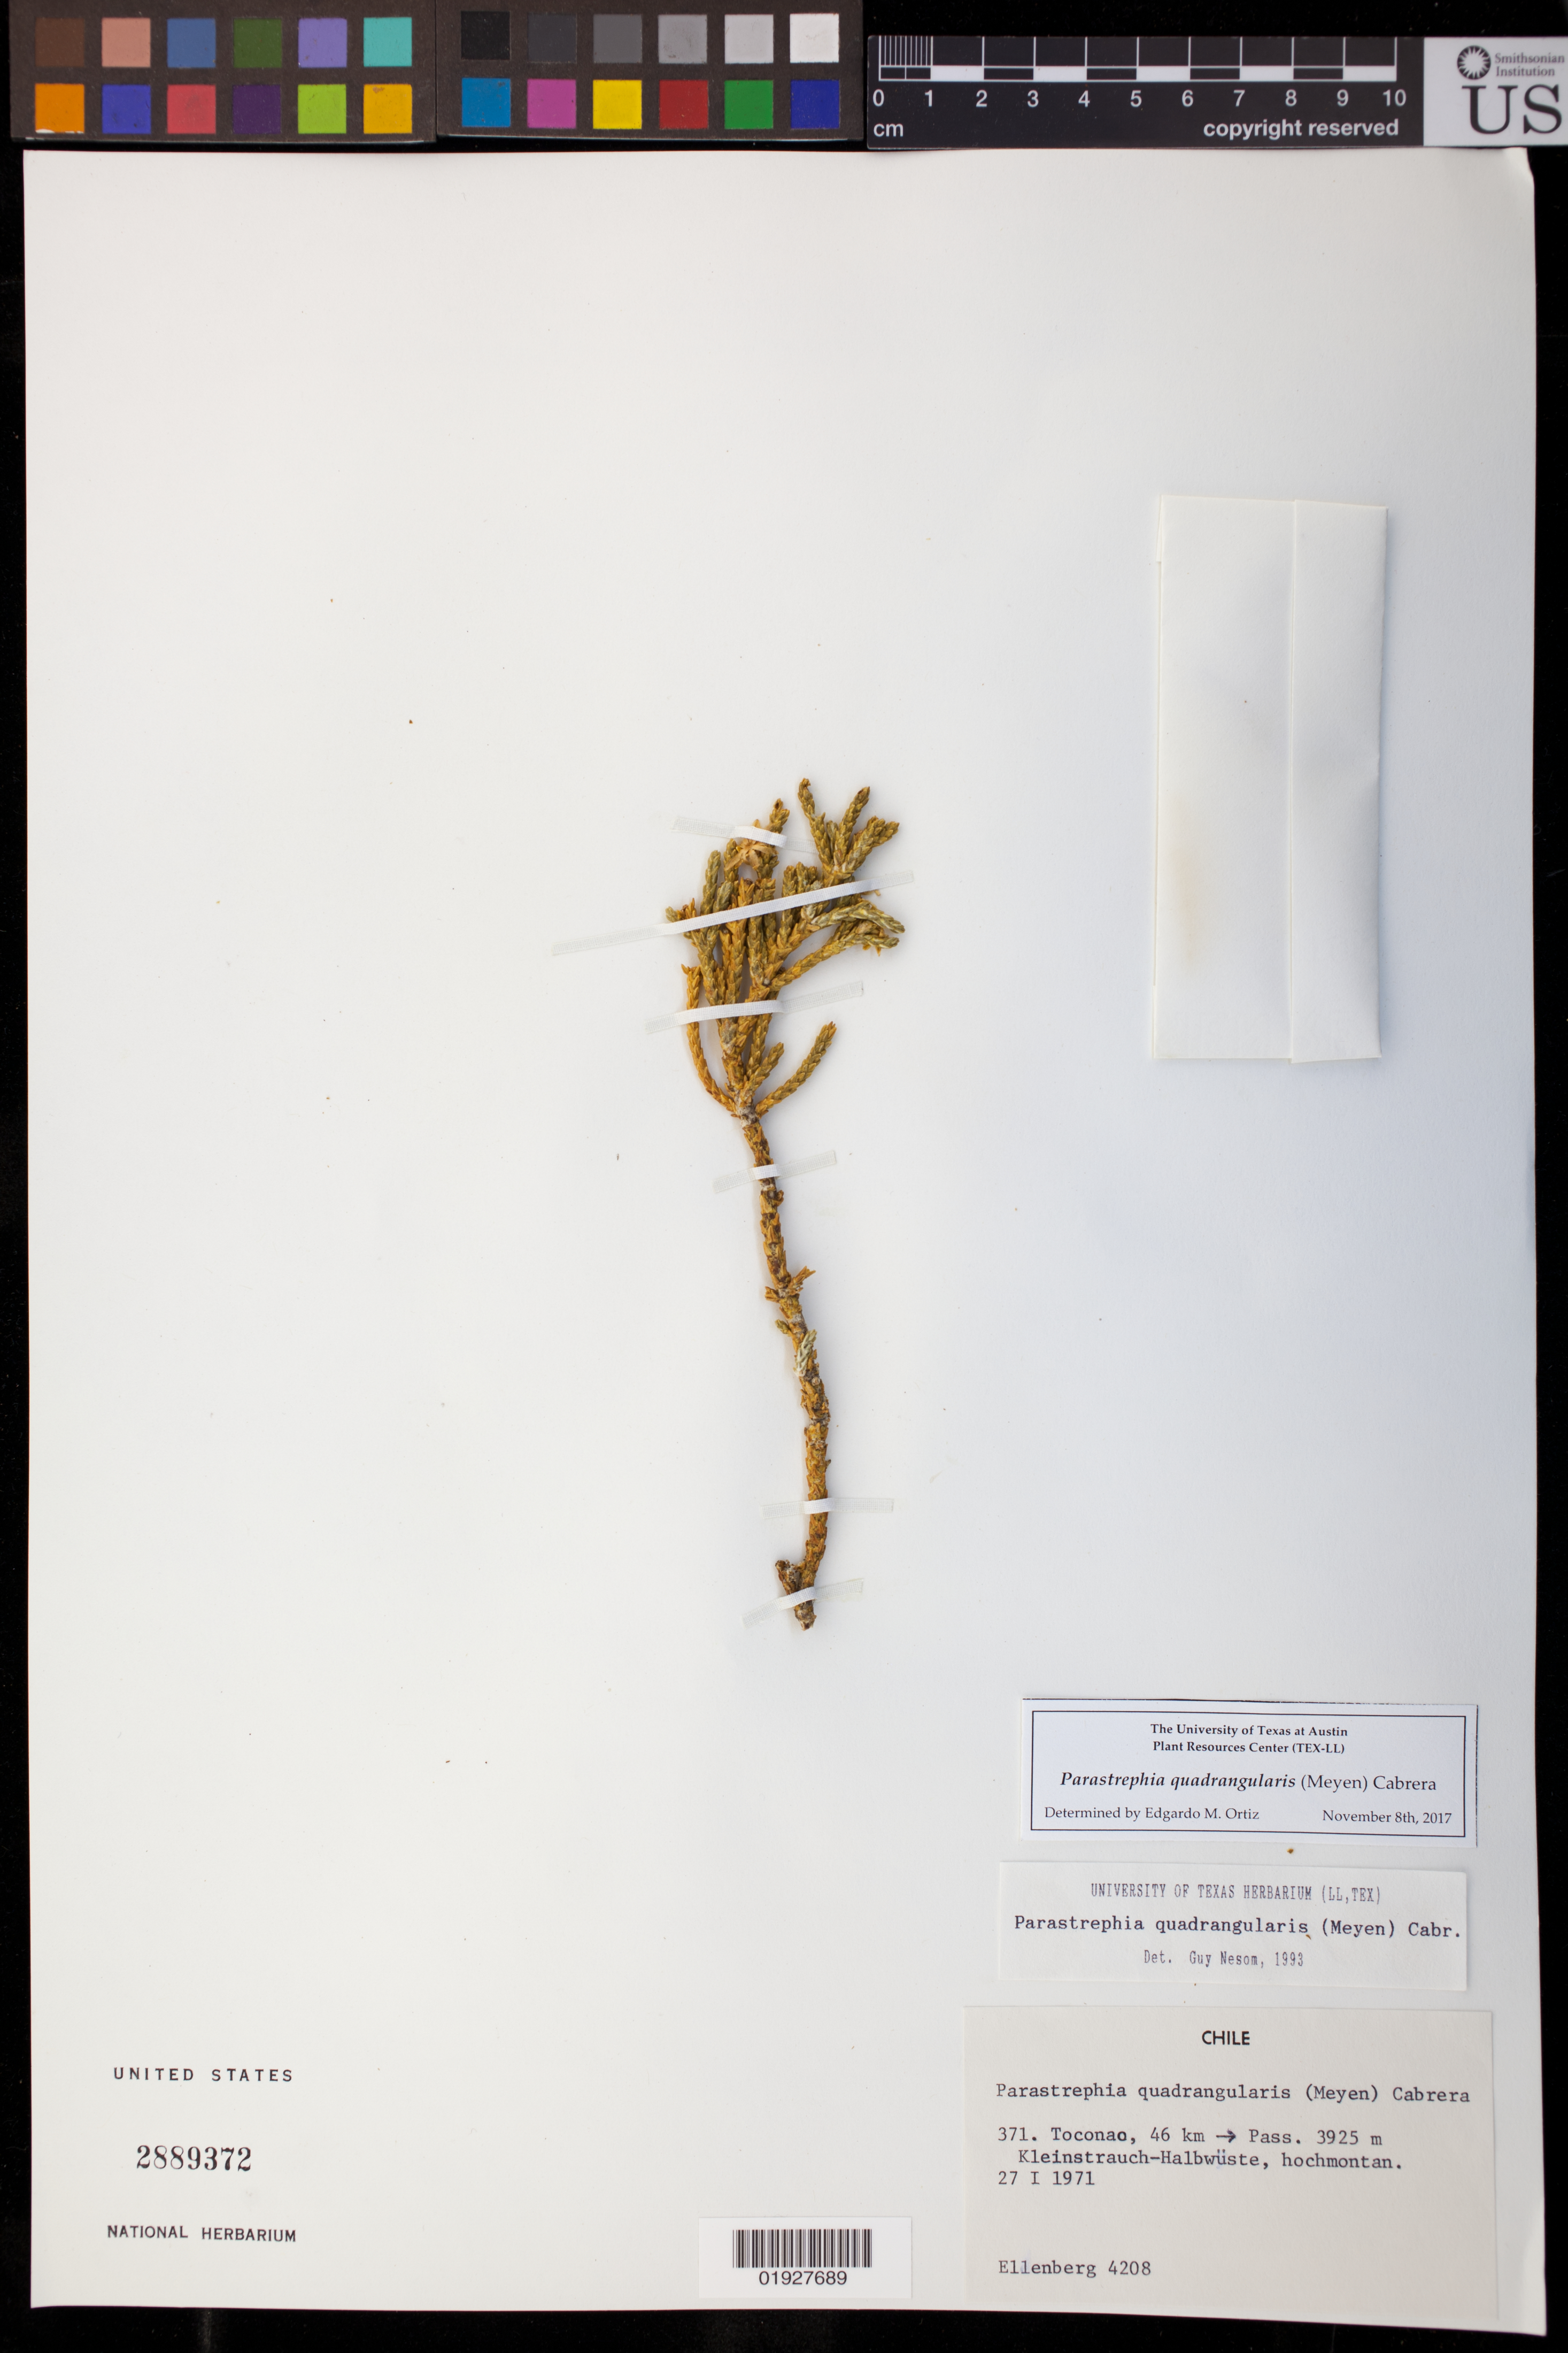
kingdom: Plantae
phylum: Tracheophyta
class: Magnoliopsida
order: Asterales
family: Asteraceae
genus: Parastrephia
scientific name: Parastrephia quadrangularis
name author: (Meyen) Cabrera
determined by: Ortiz, E. M.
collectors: H. Ellenberg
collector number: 4208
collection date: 1971-01-27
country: Chile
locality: Toconao, 46 km - Pass. Kleinstrauch-Halbwuste, hochmontan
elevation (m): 3925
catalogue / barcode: US 2889372